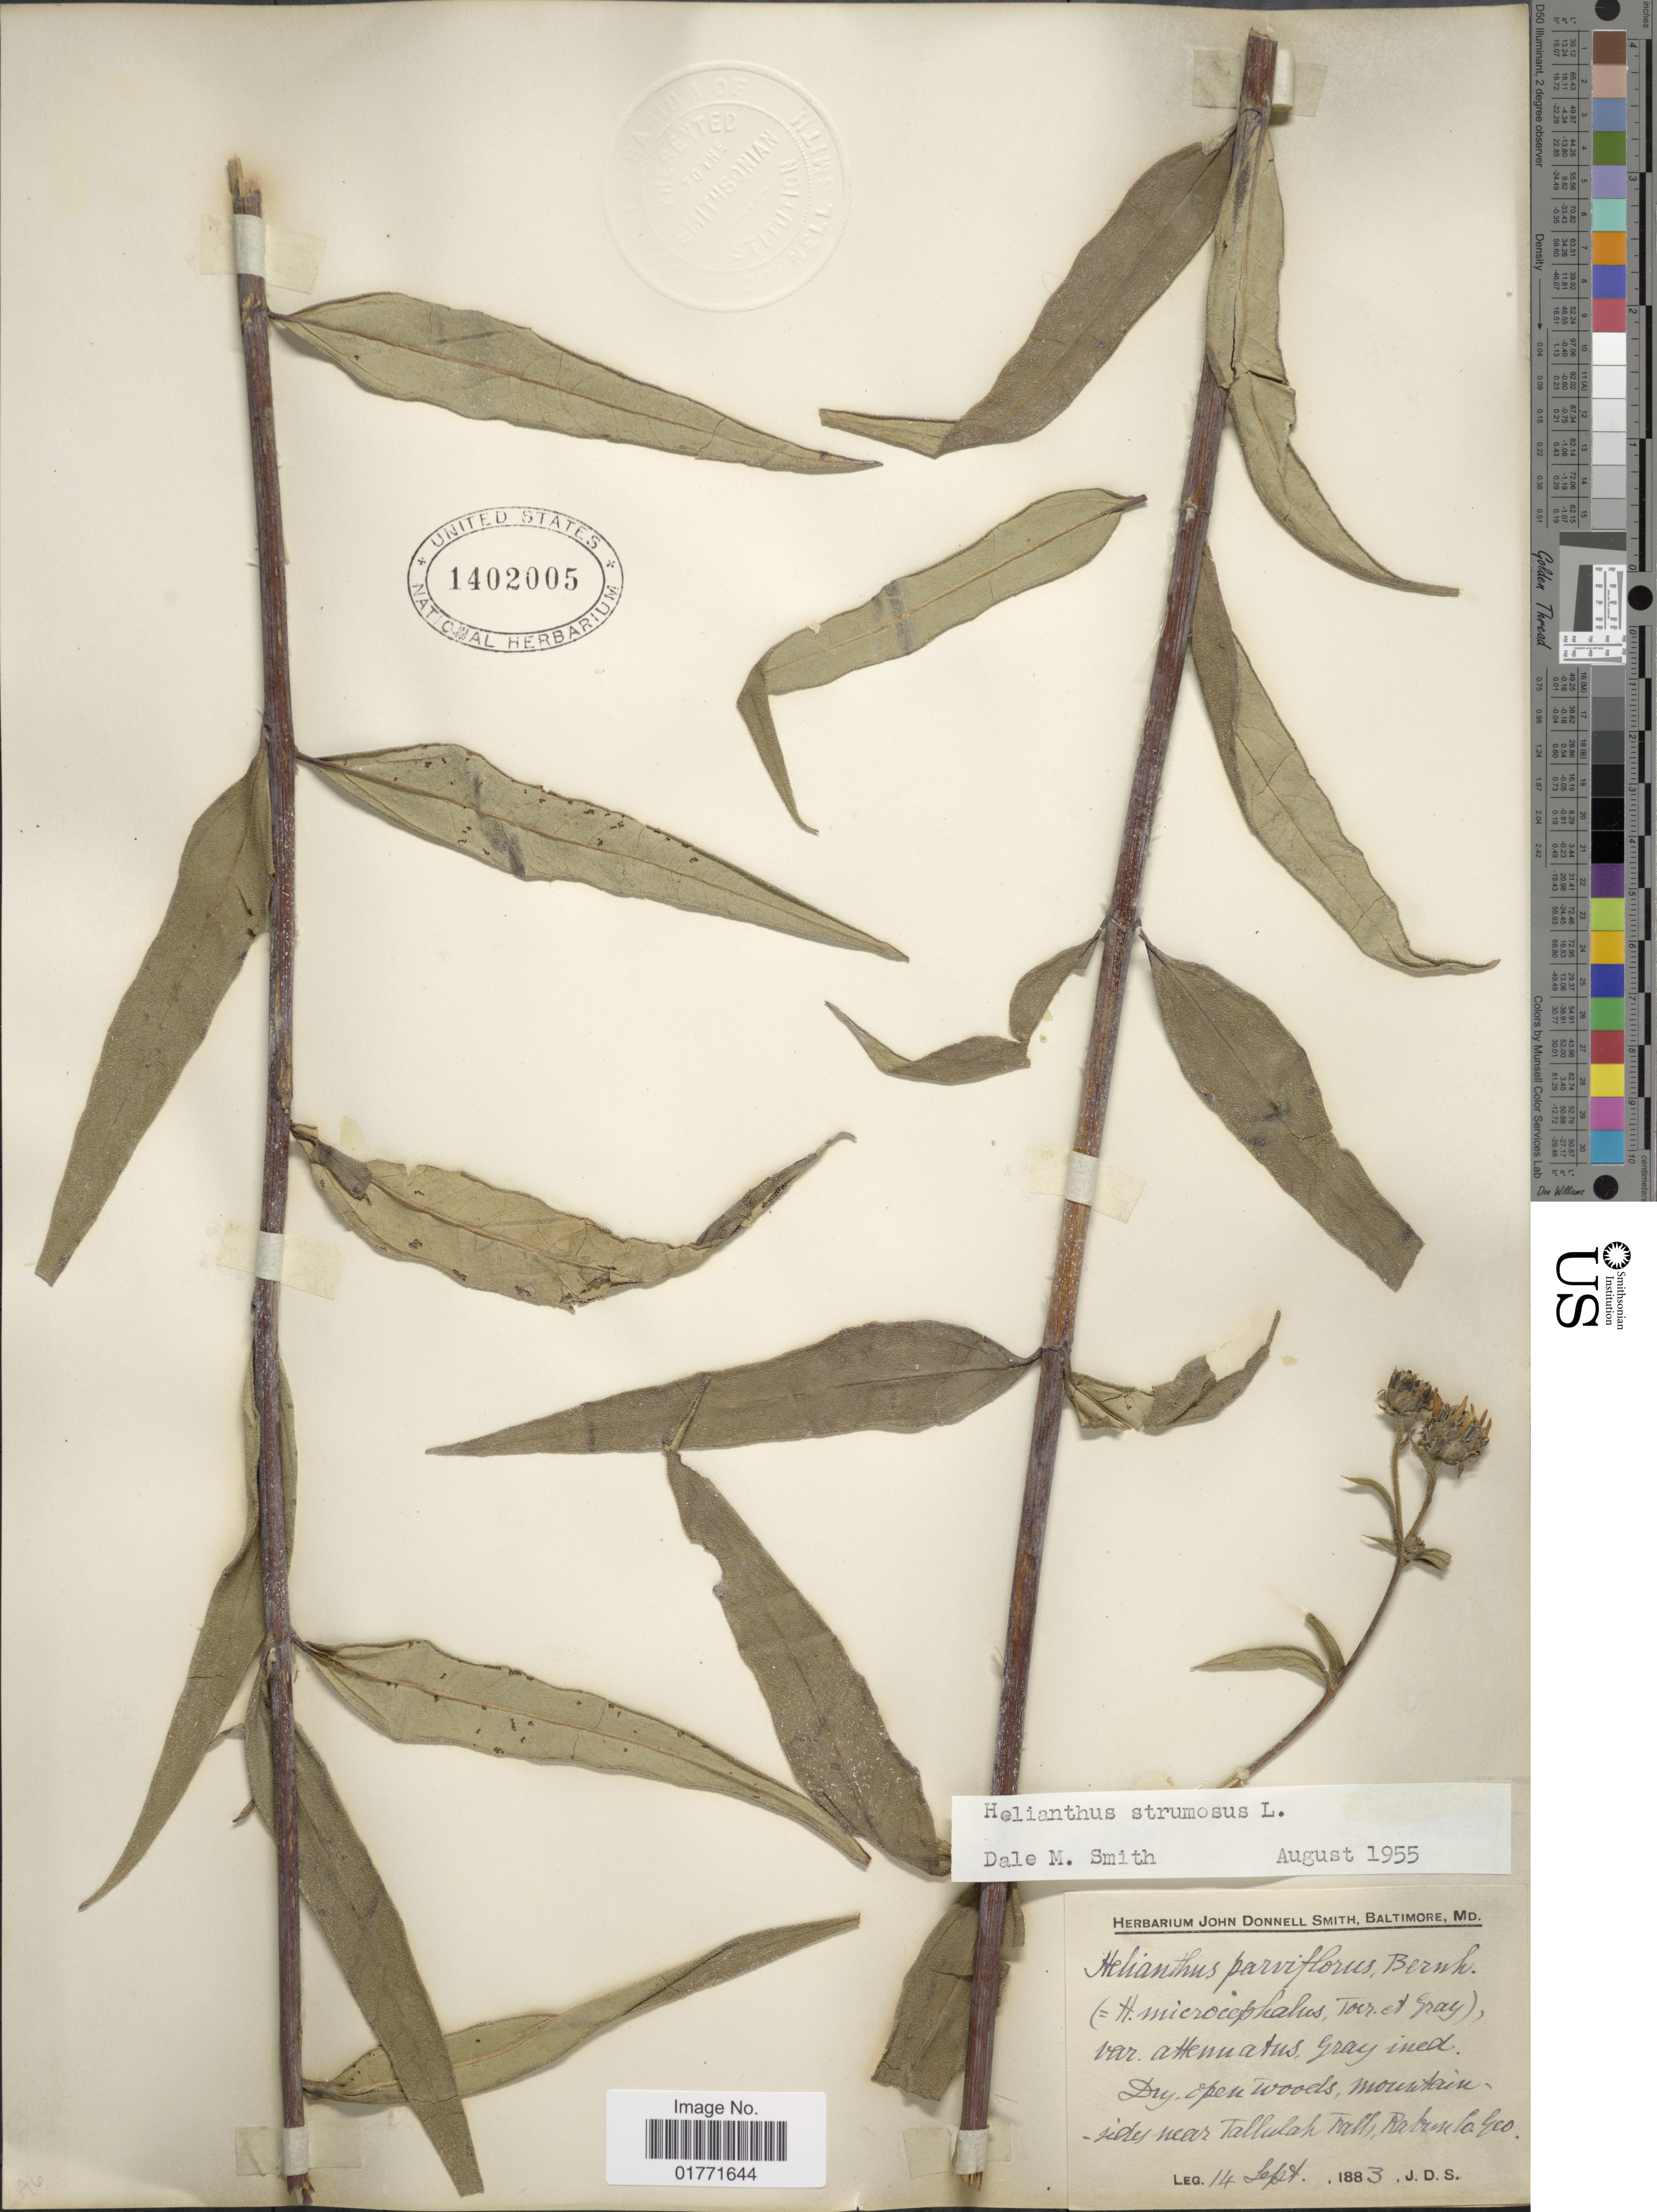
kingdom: Plantae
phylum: Tracheophyta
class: Magnoliopsida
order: Asterales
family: Asteraceae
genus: Helianthus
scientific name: Helianthus strumosus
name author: L.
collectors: J. Donnell Smith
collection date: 1883-09-14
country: United States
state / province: Georgia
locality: Mountain sides near Tallulah Falls, Rabun Co.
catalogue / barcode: US 1402005